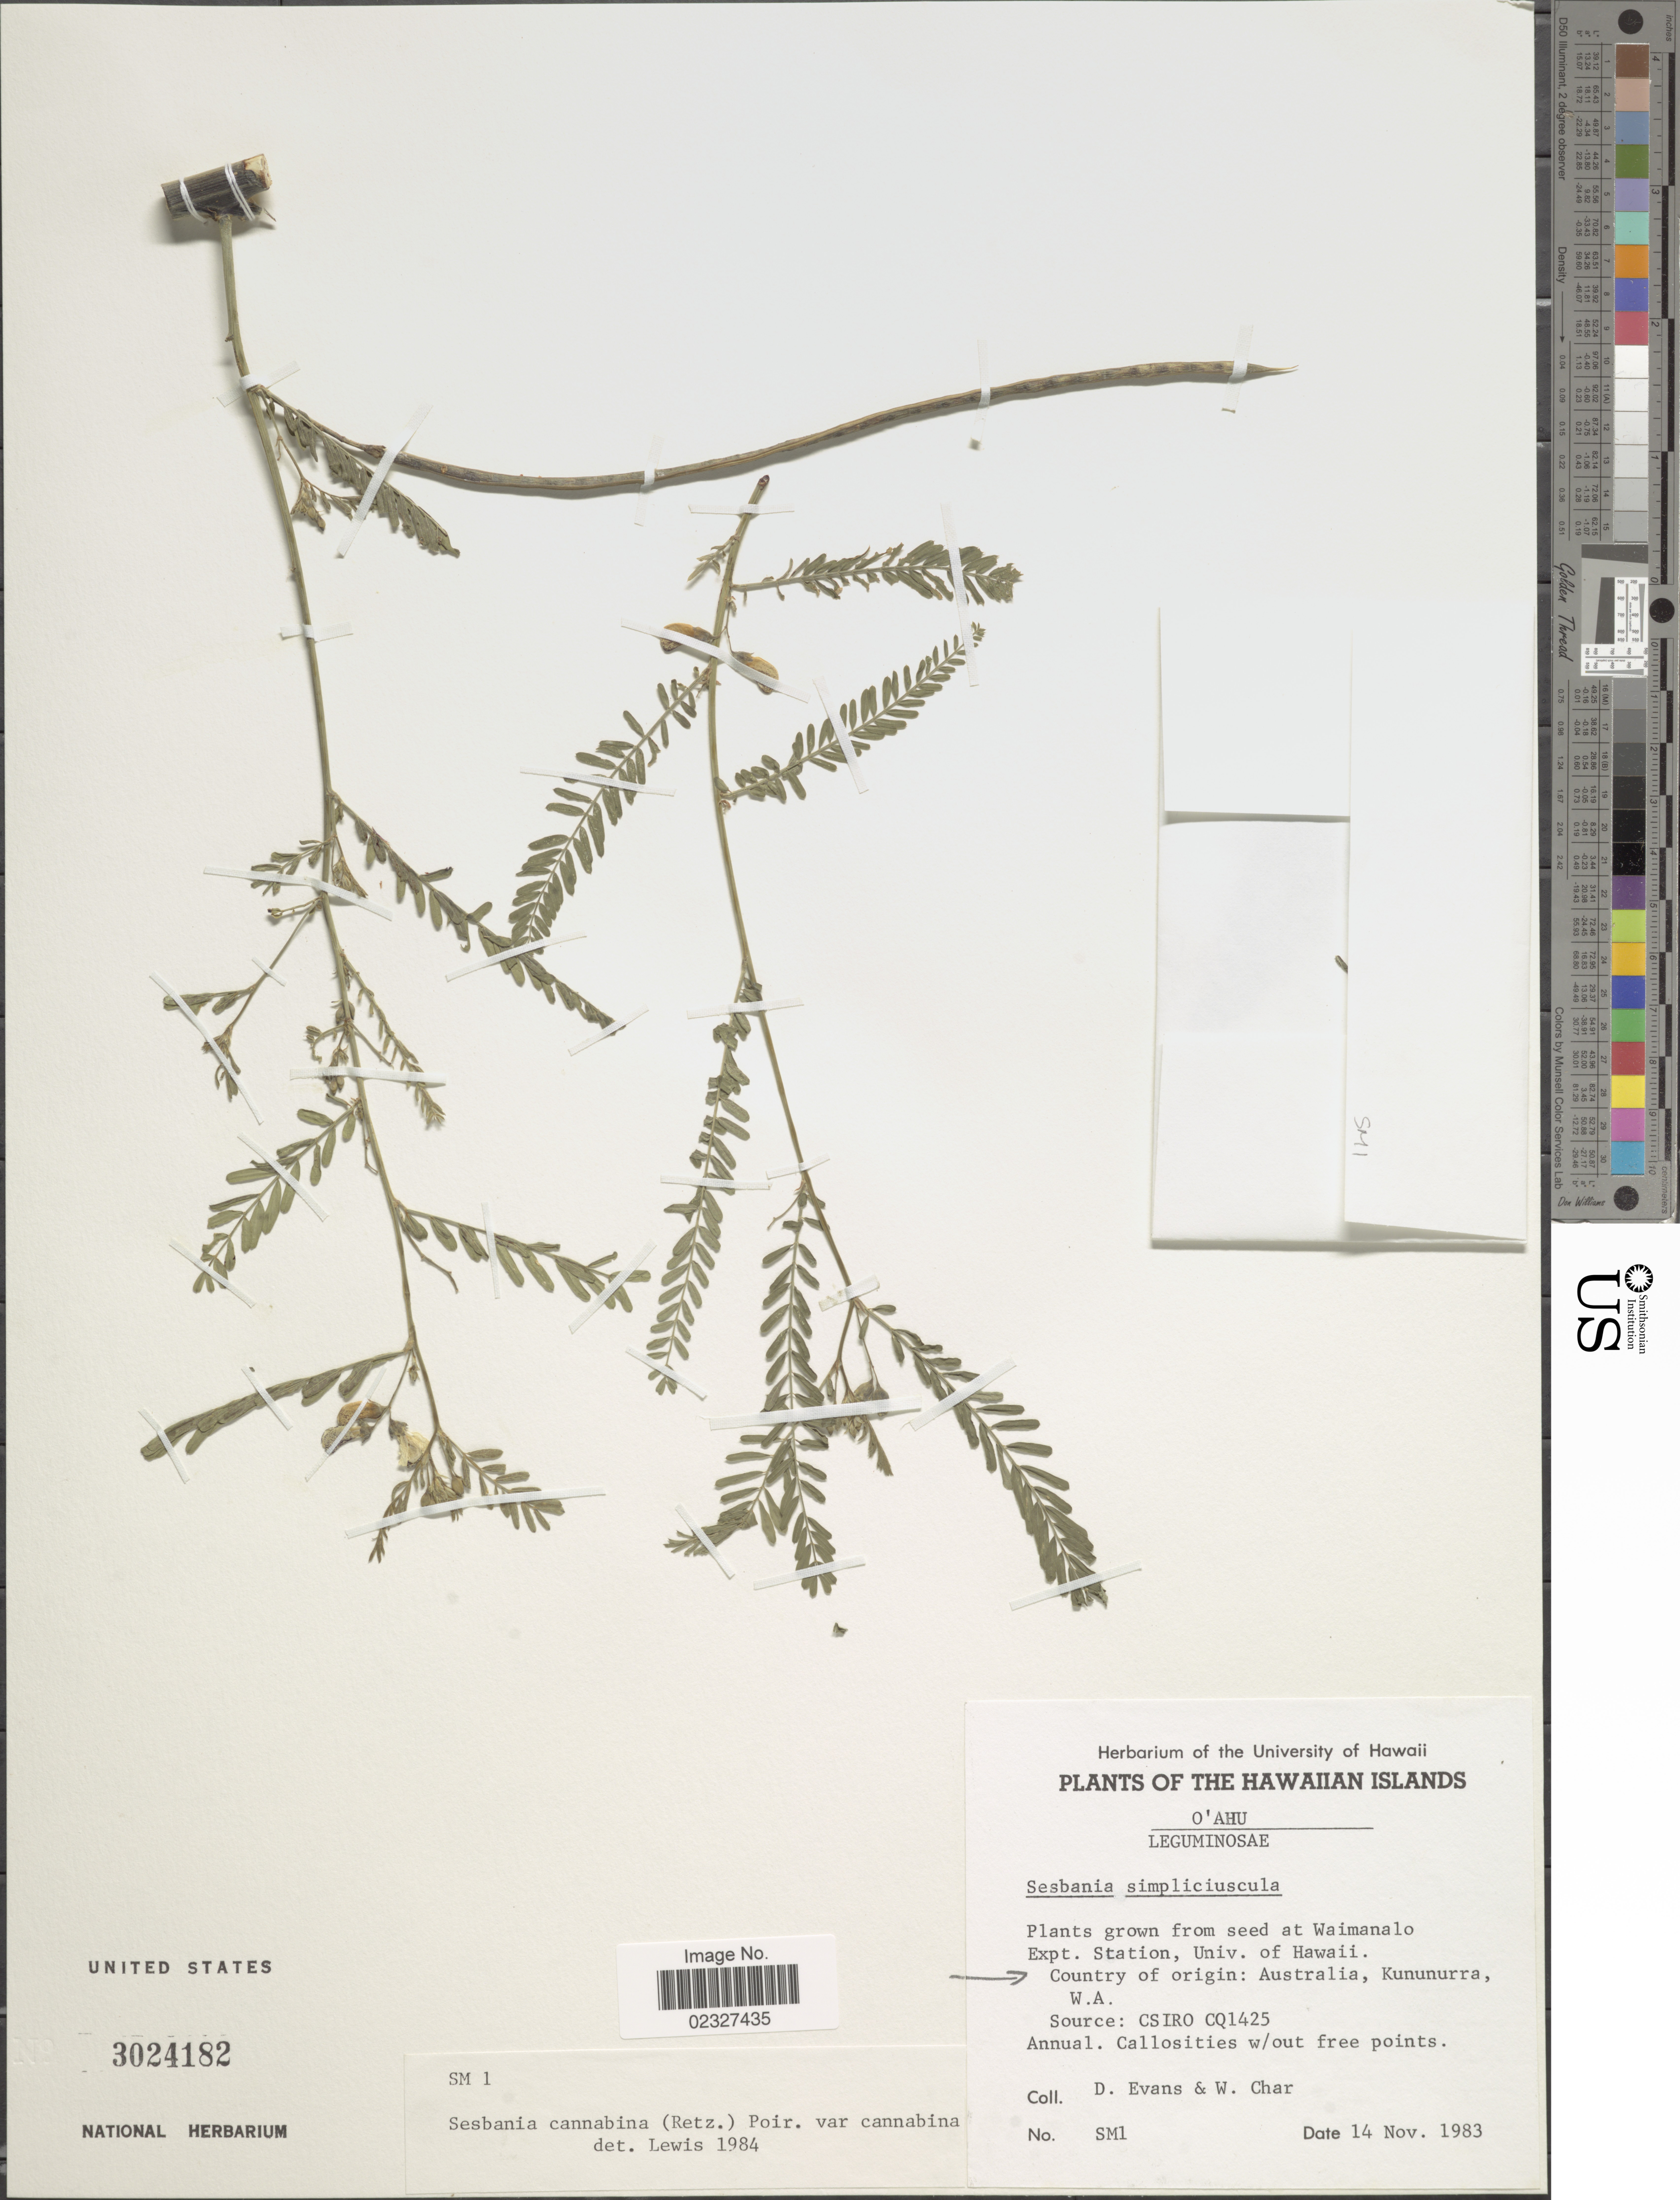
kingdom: Plantae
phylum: Tracheophyta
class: Magnoliopsida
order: Fabales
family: Fabaceae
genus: Sesbania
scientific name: Sesbania cannabina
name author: (Retz.) Poir.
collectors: D. Evans & W. Char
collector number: SM1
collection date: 1983-11-14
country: United States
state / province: Hawaii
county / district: Honolulu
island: Oahu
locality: Waimanalo Expt. Station, Univ. of Hawaii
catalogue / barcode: US 3024182